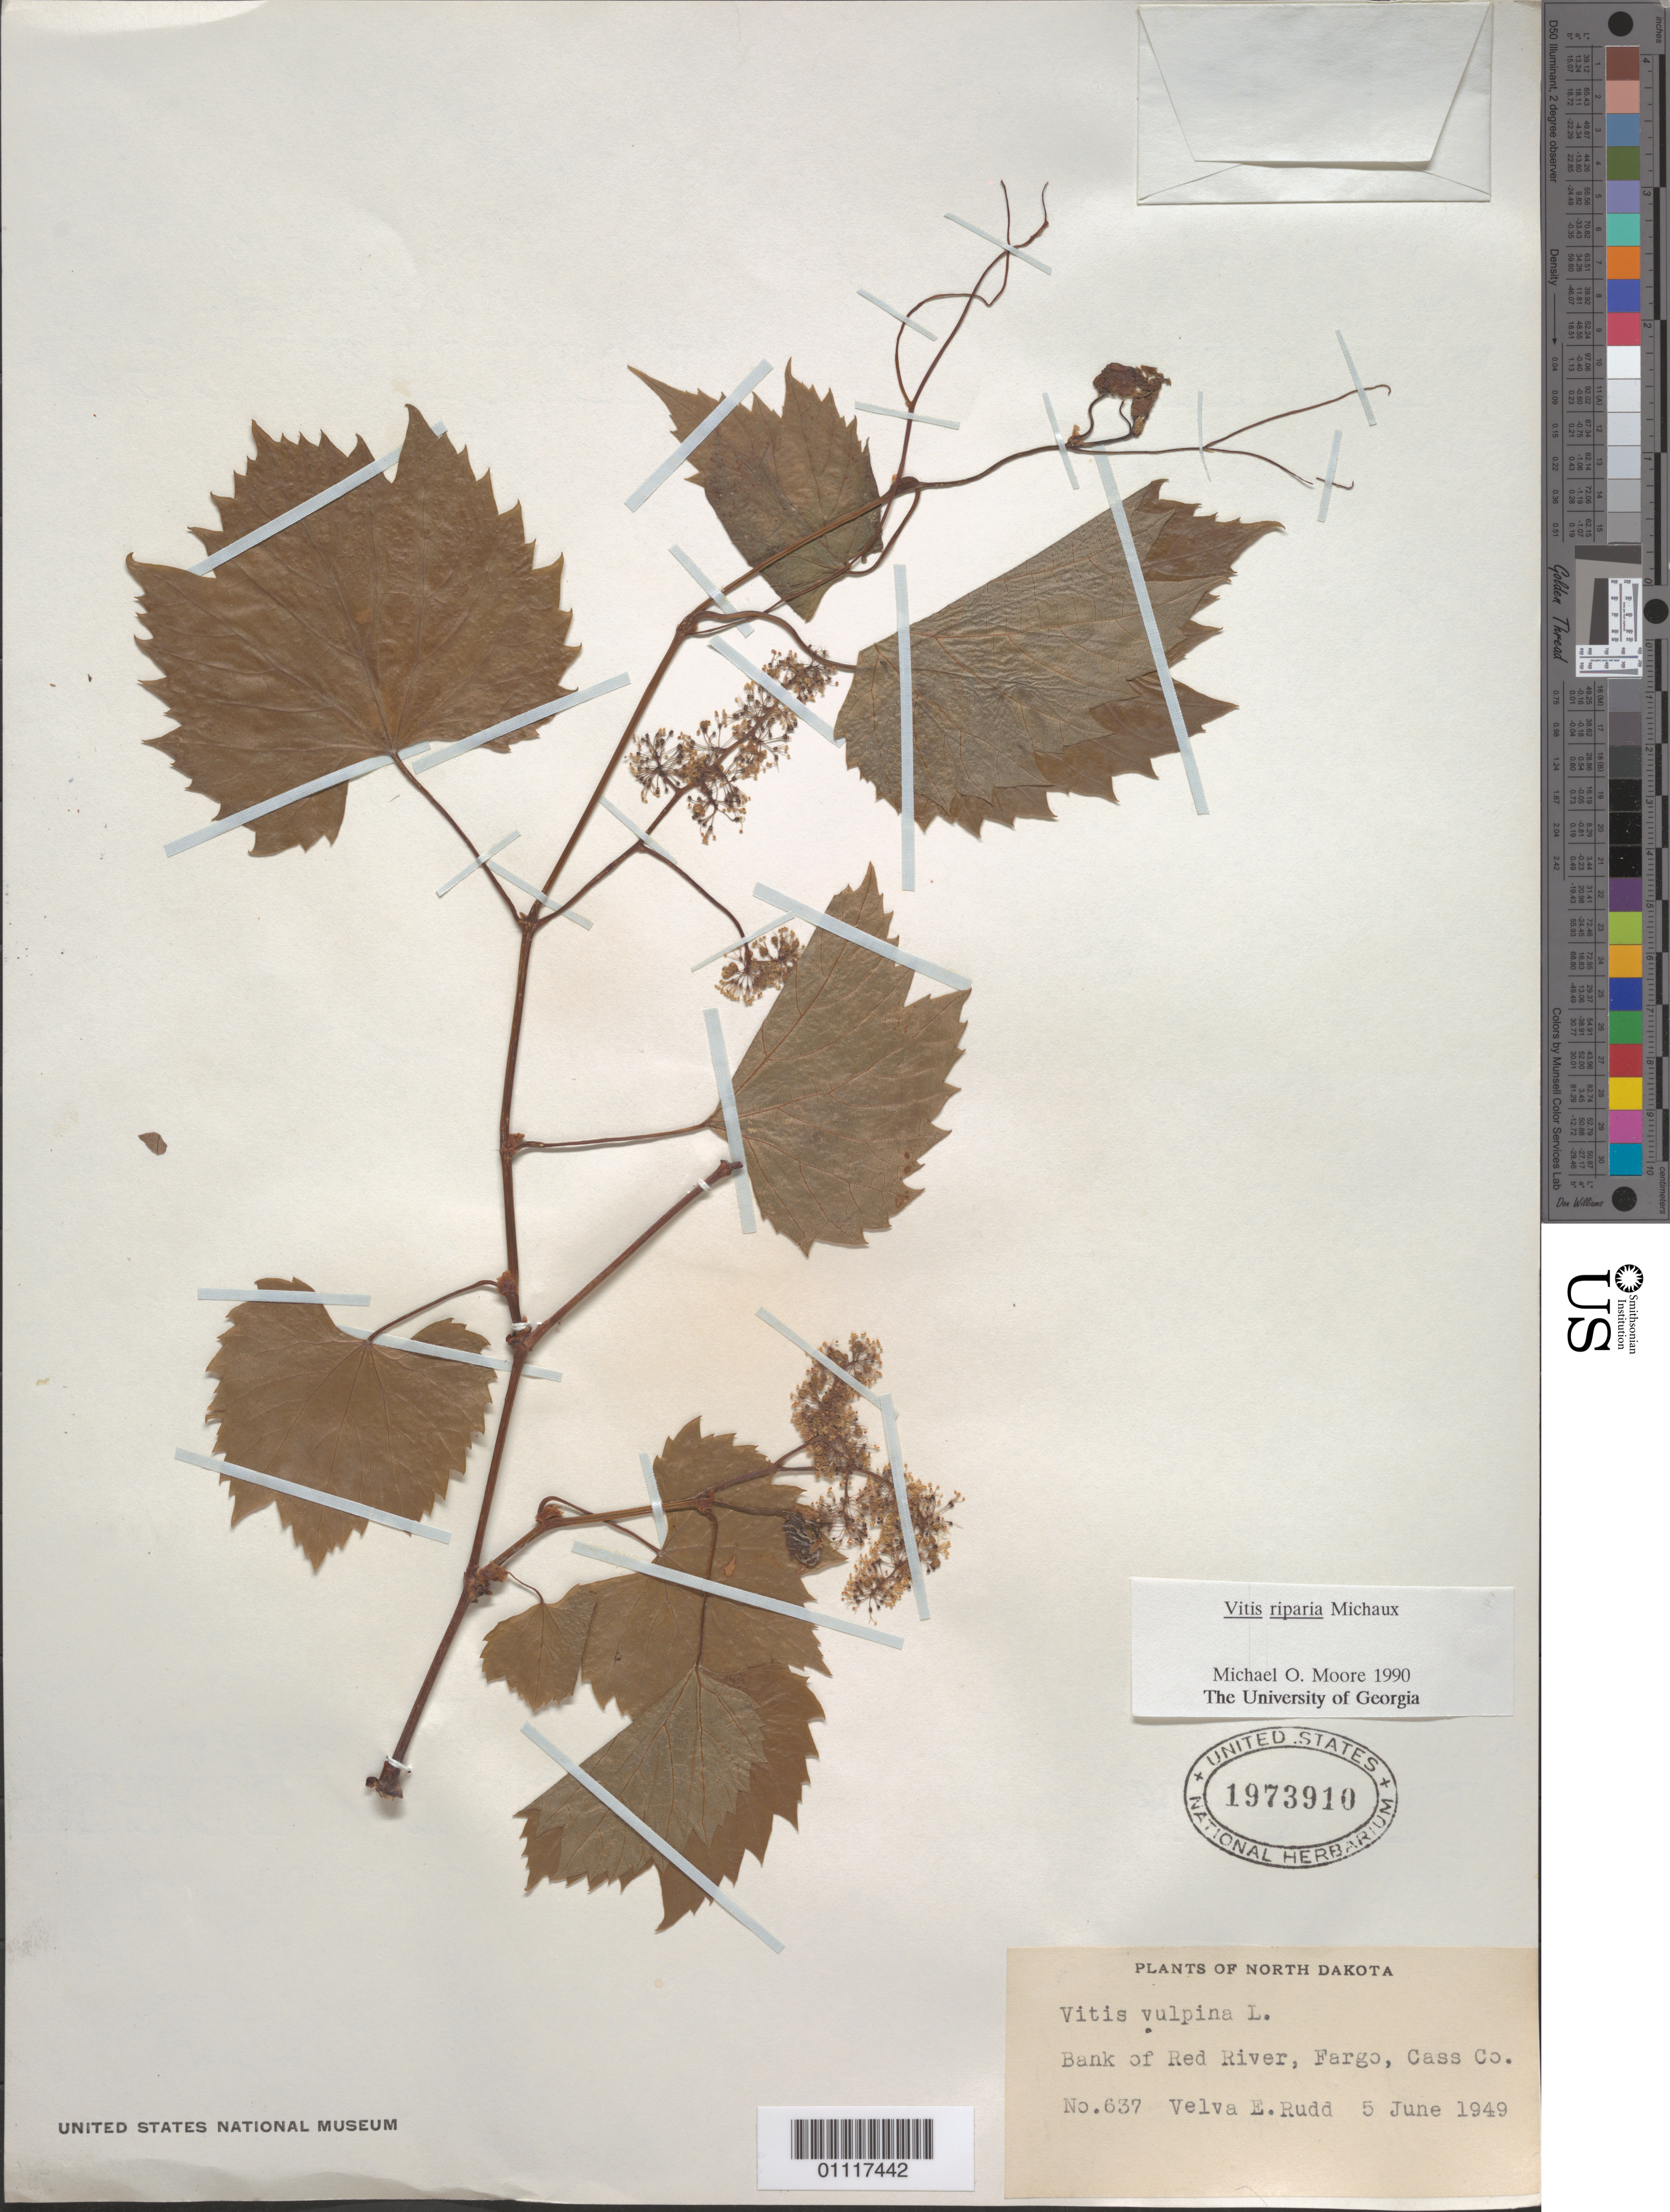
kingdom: Plantae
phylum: Tracheophyta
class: Magnoliopsida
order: Vitales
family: Vitaceae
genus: Vitis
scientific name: Vitis riparia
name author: Michx.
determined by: Moore, M. O.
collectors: V. E. Rudd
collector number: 637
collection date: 1949-06-05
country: United States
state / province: North Dakota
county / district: Cass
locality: Bank of Red River, Fargo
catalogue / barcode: US 1973910